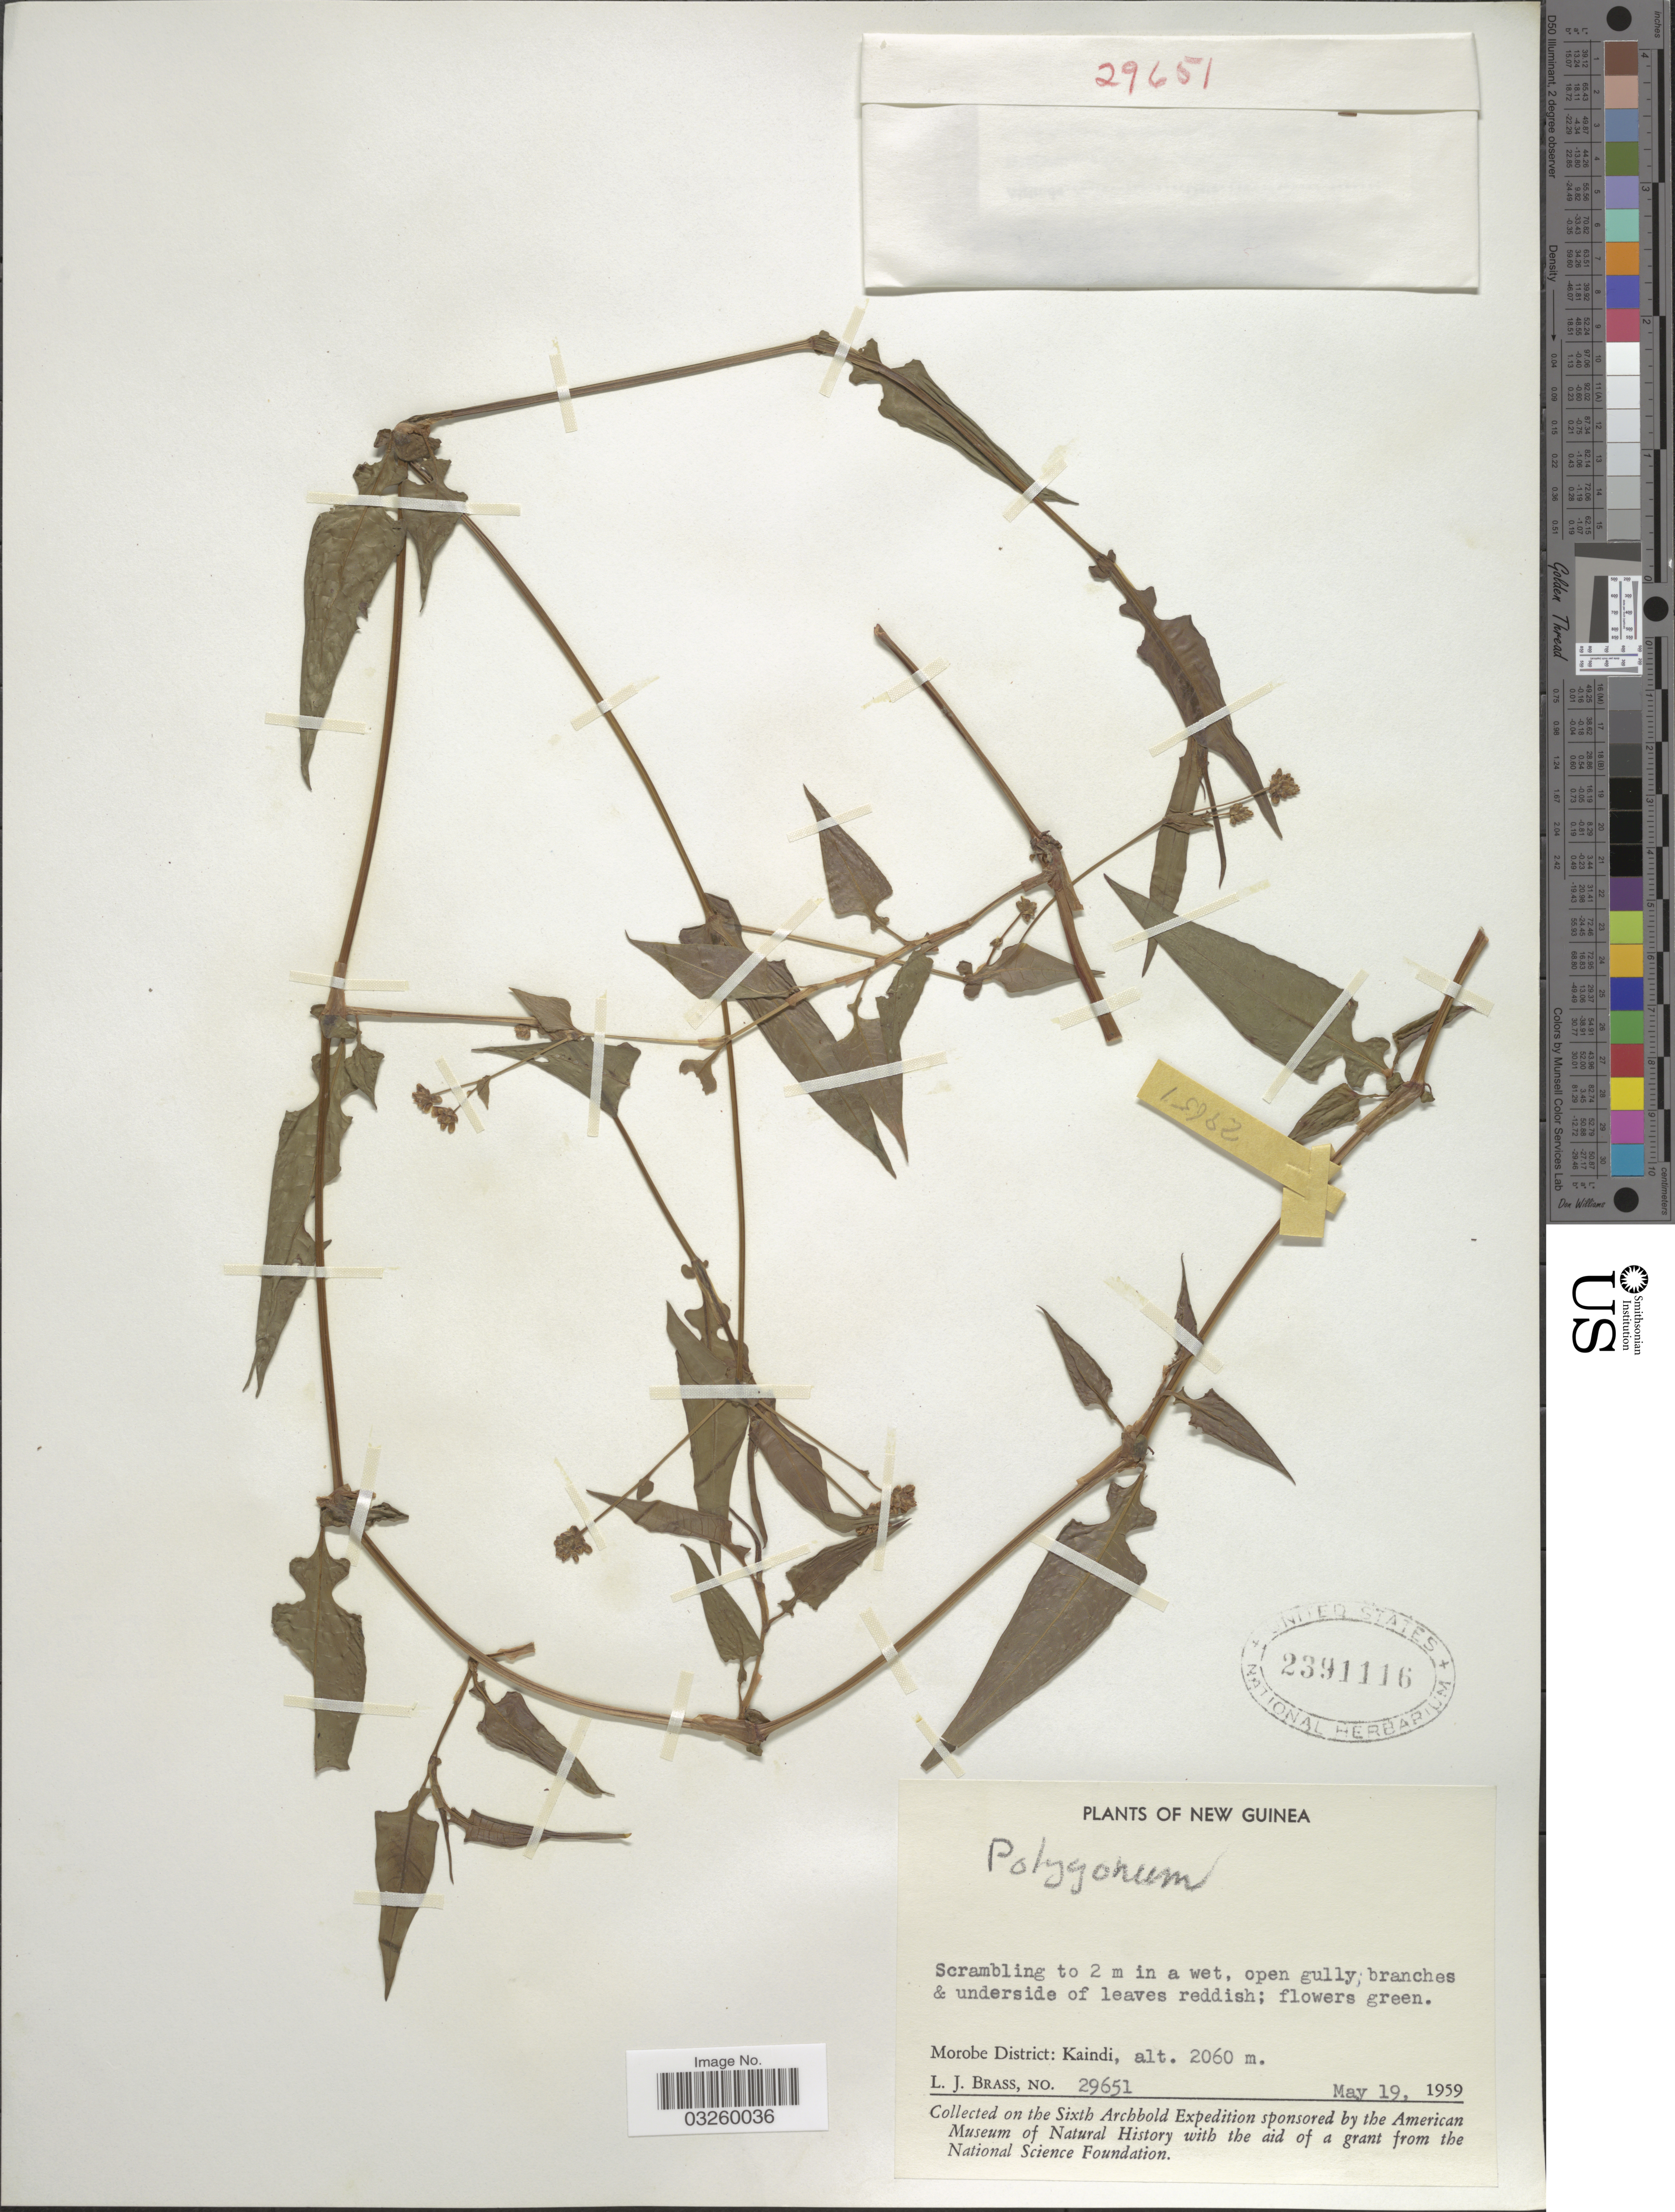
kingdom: Plantae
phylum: Tracheophyta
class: Magnoliopsida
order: Caryophyllales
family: Polygonaceae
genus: Persicaria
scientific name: Persicaria sp.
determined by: Wagner, W. L., (BOT), Smithsonian Institution - National Museum of Natural History (UNITED STATES)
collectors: L. J. Brass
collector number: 29651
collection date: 1959-05-19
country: Papua New Guinea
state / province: Morobe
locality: New Guinea. Morobe District: Kaindi.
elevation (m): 2060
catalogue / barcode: US 2391116